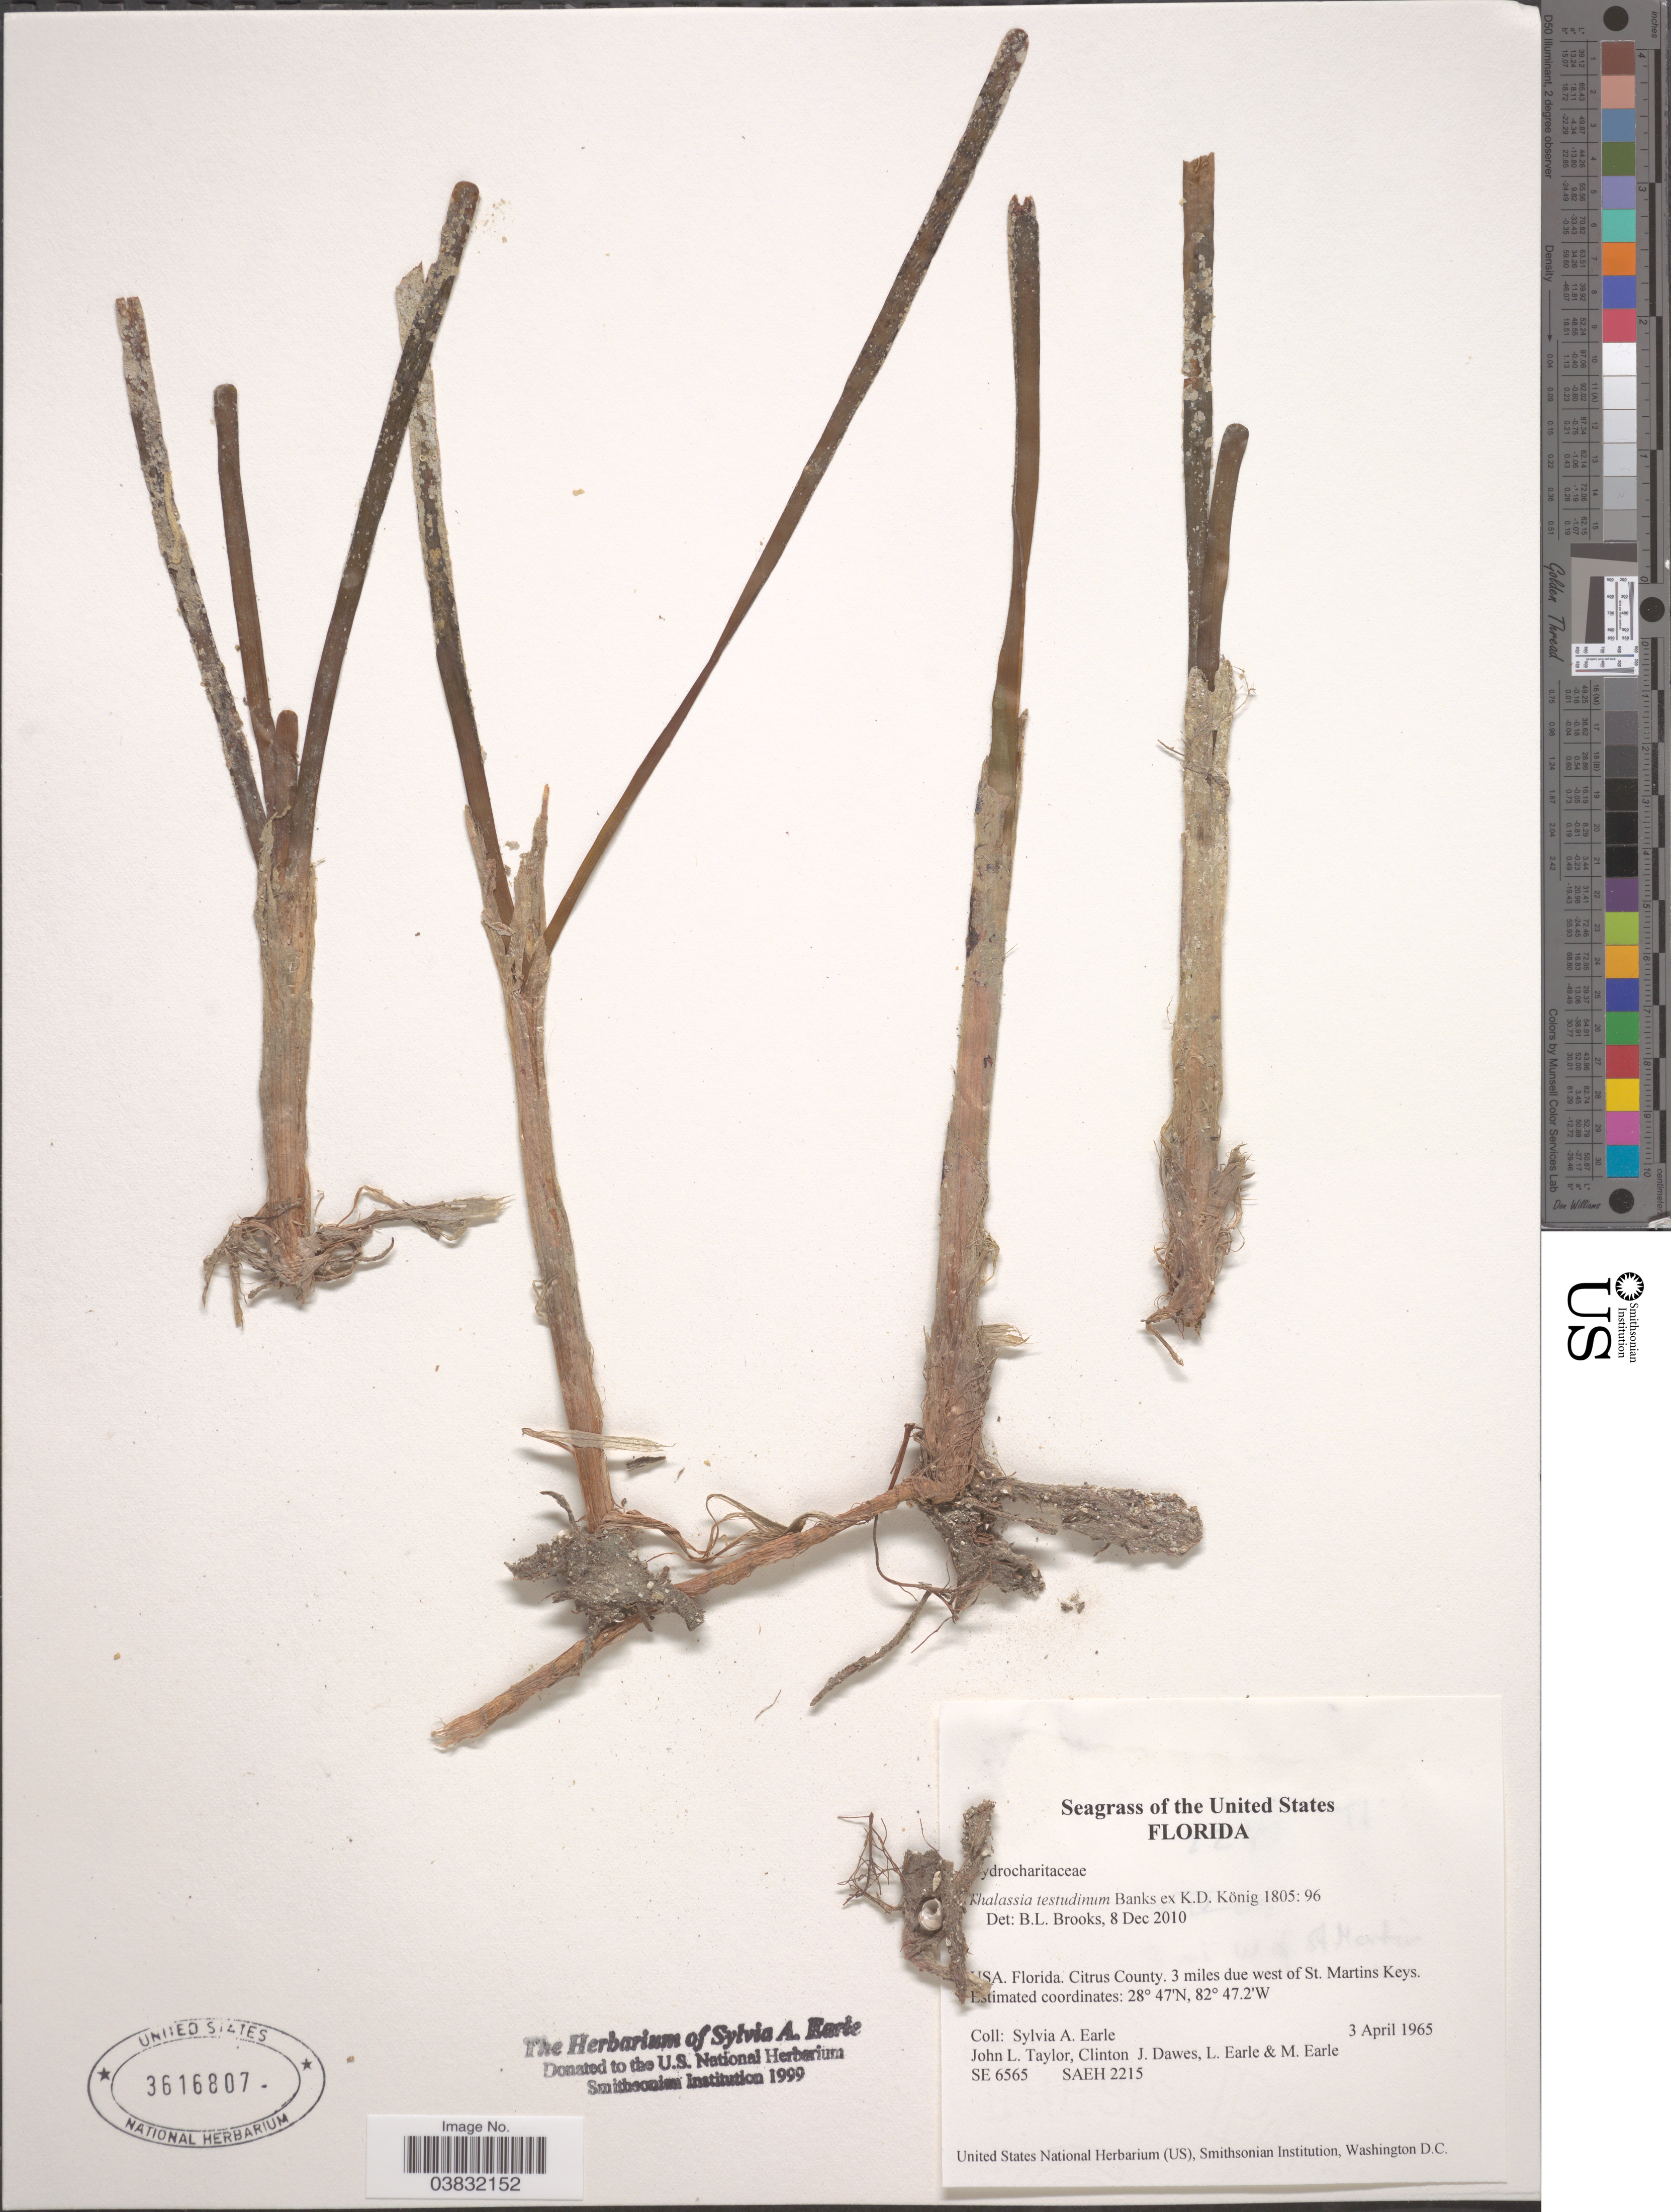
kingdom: Plantae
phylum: Tracheophyta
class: Liliopsida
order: Alismatales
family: Hydrocharitaceae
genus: Thalassia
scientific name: Thalassia testudinum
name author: Banks & Sol. ex K.D. Koenig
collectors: S. A. Earle, J. L. Taylor, C. Dawes, L. Earle & M. Earle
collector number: SE 6565/SAEH 2215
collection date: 1965-04-03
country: United States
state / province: Florida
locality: Citrus County. 3 miles due west of St. Martins Keys.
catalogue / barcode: US 3616807